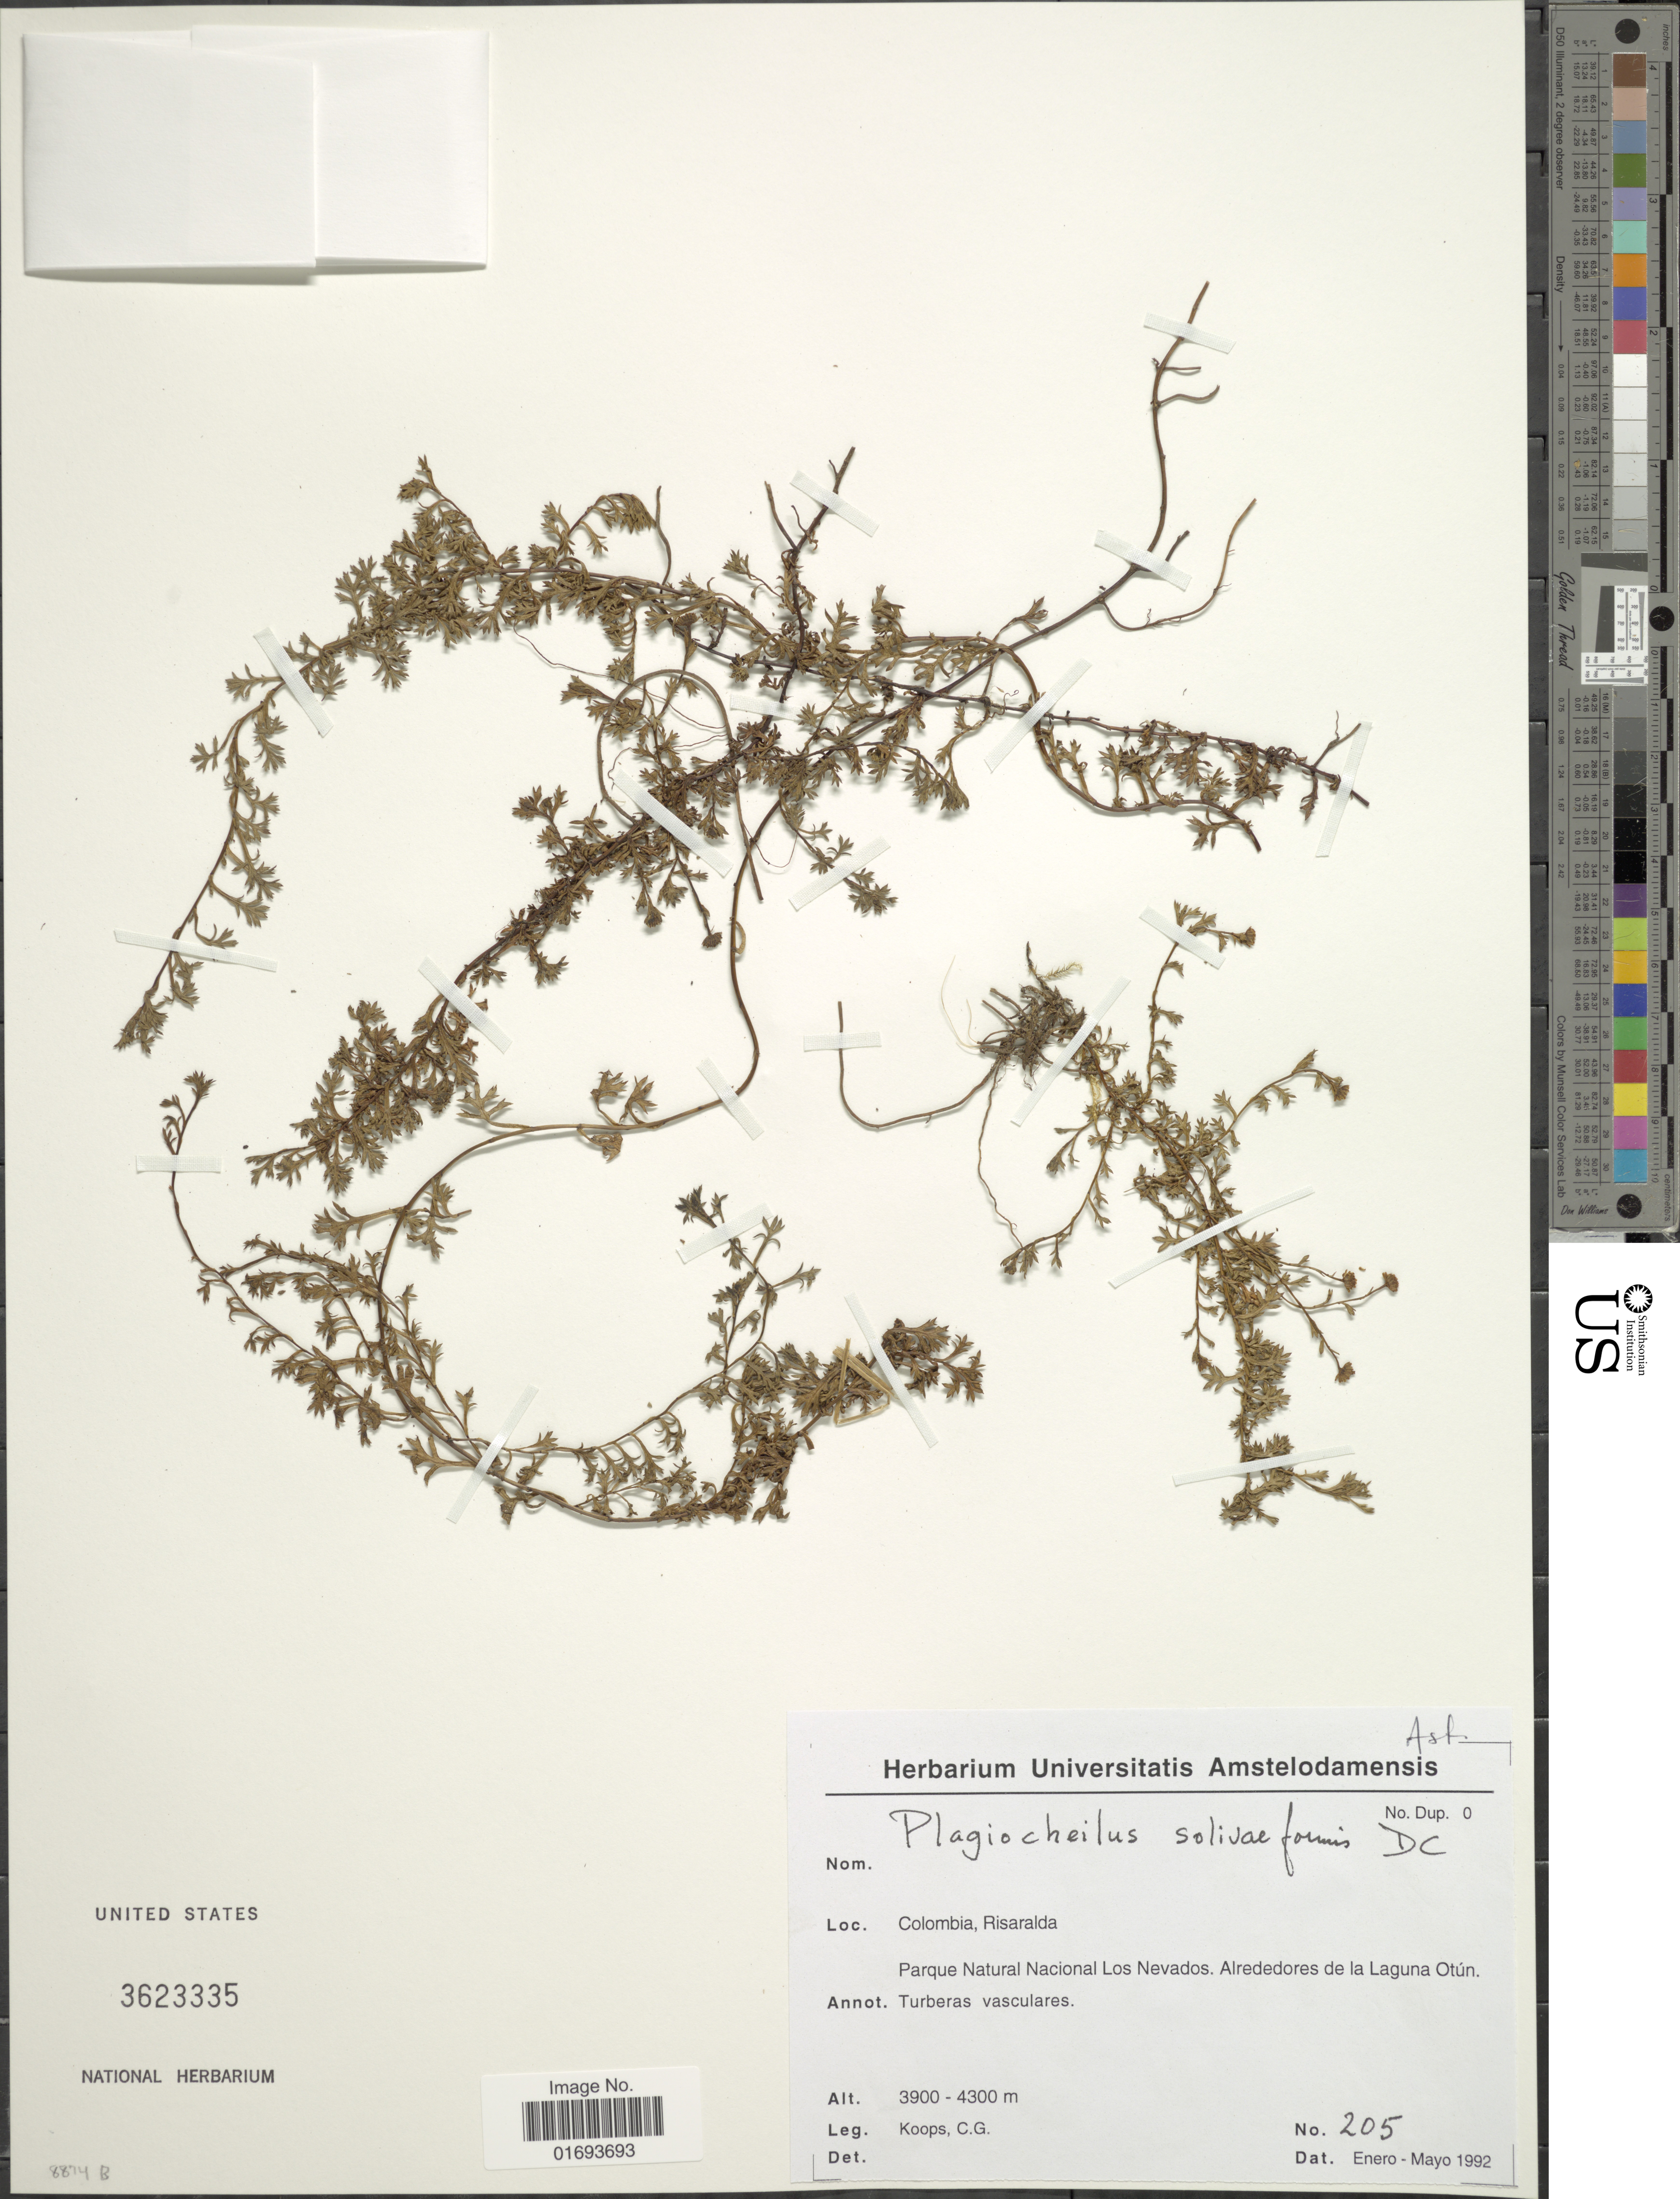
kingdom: Plantae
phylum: Tracheophyta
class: Magnoliopsida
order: Asterales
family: Asteraceae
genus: Plagiocheilus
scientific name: Plagiocheilus solivaeformis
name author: DC.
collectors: C. Koops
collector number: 205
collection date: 1992-01/1992-05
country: Colombia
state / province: Risaralda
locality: Colombia, Risaralda. Parque Natural Nacional Los Nevados. Alrededores de la Laguna Otun.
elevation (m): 3900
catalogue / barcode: US 3623335